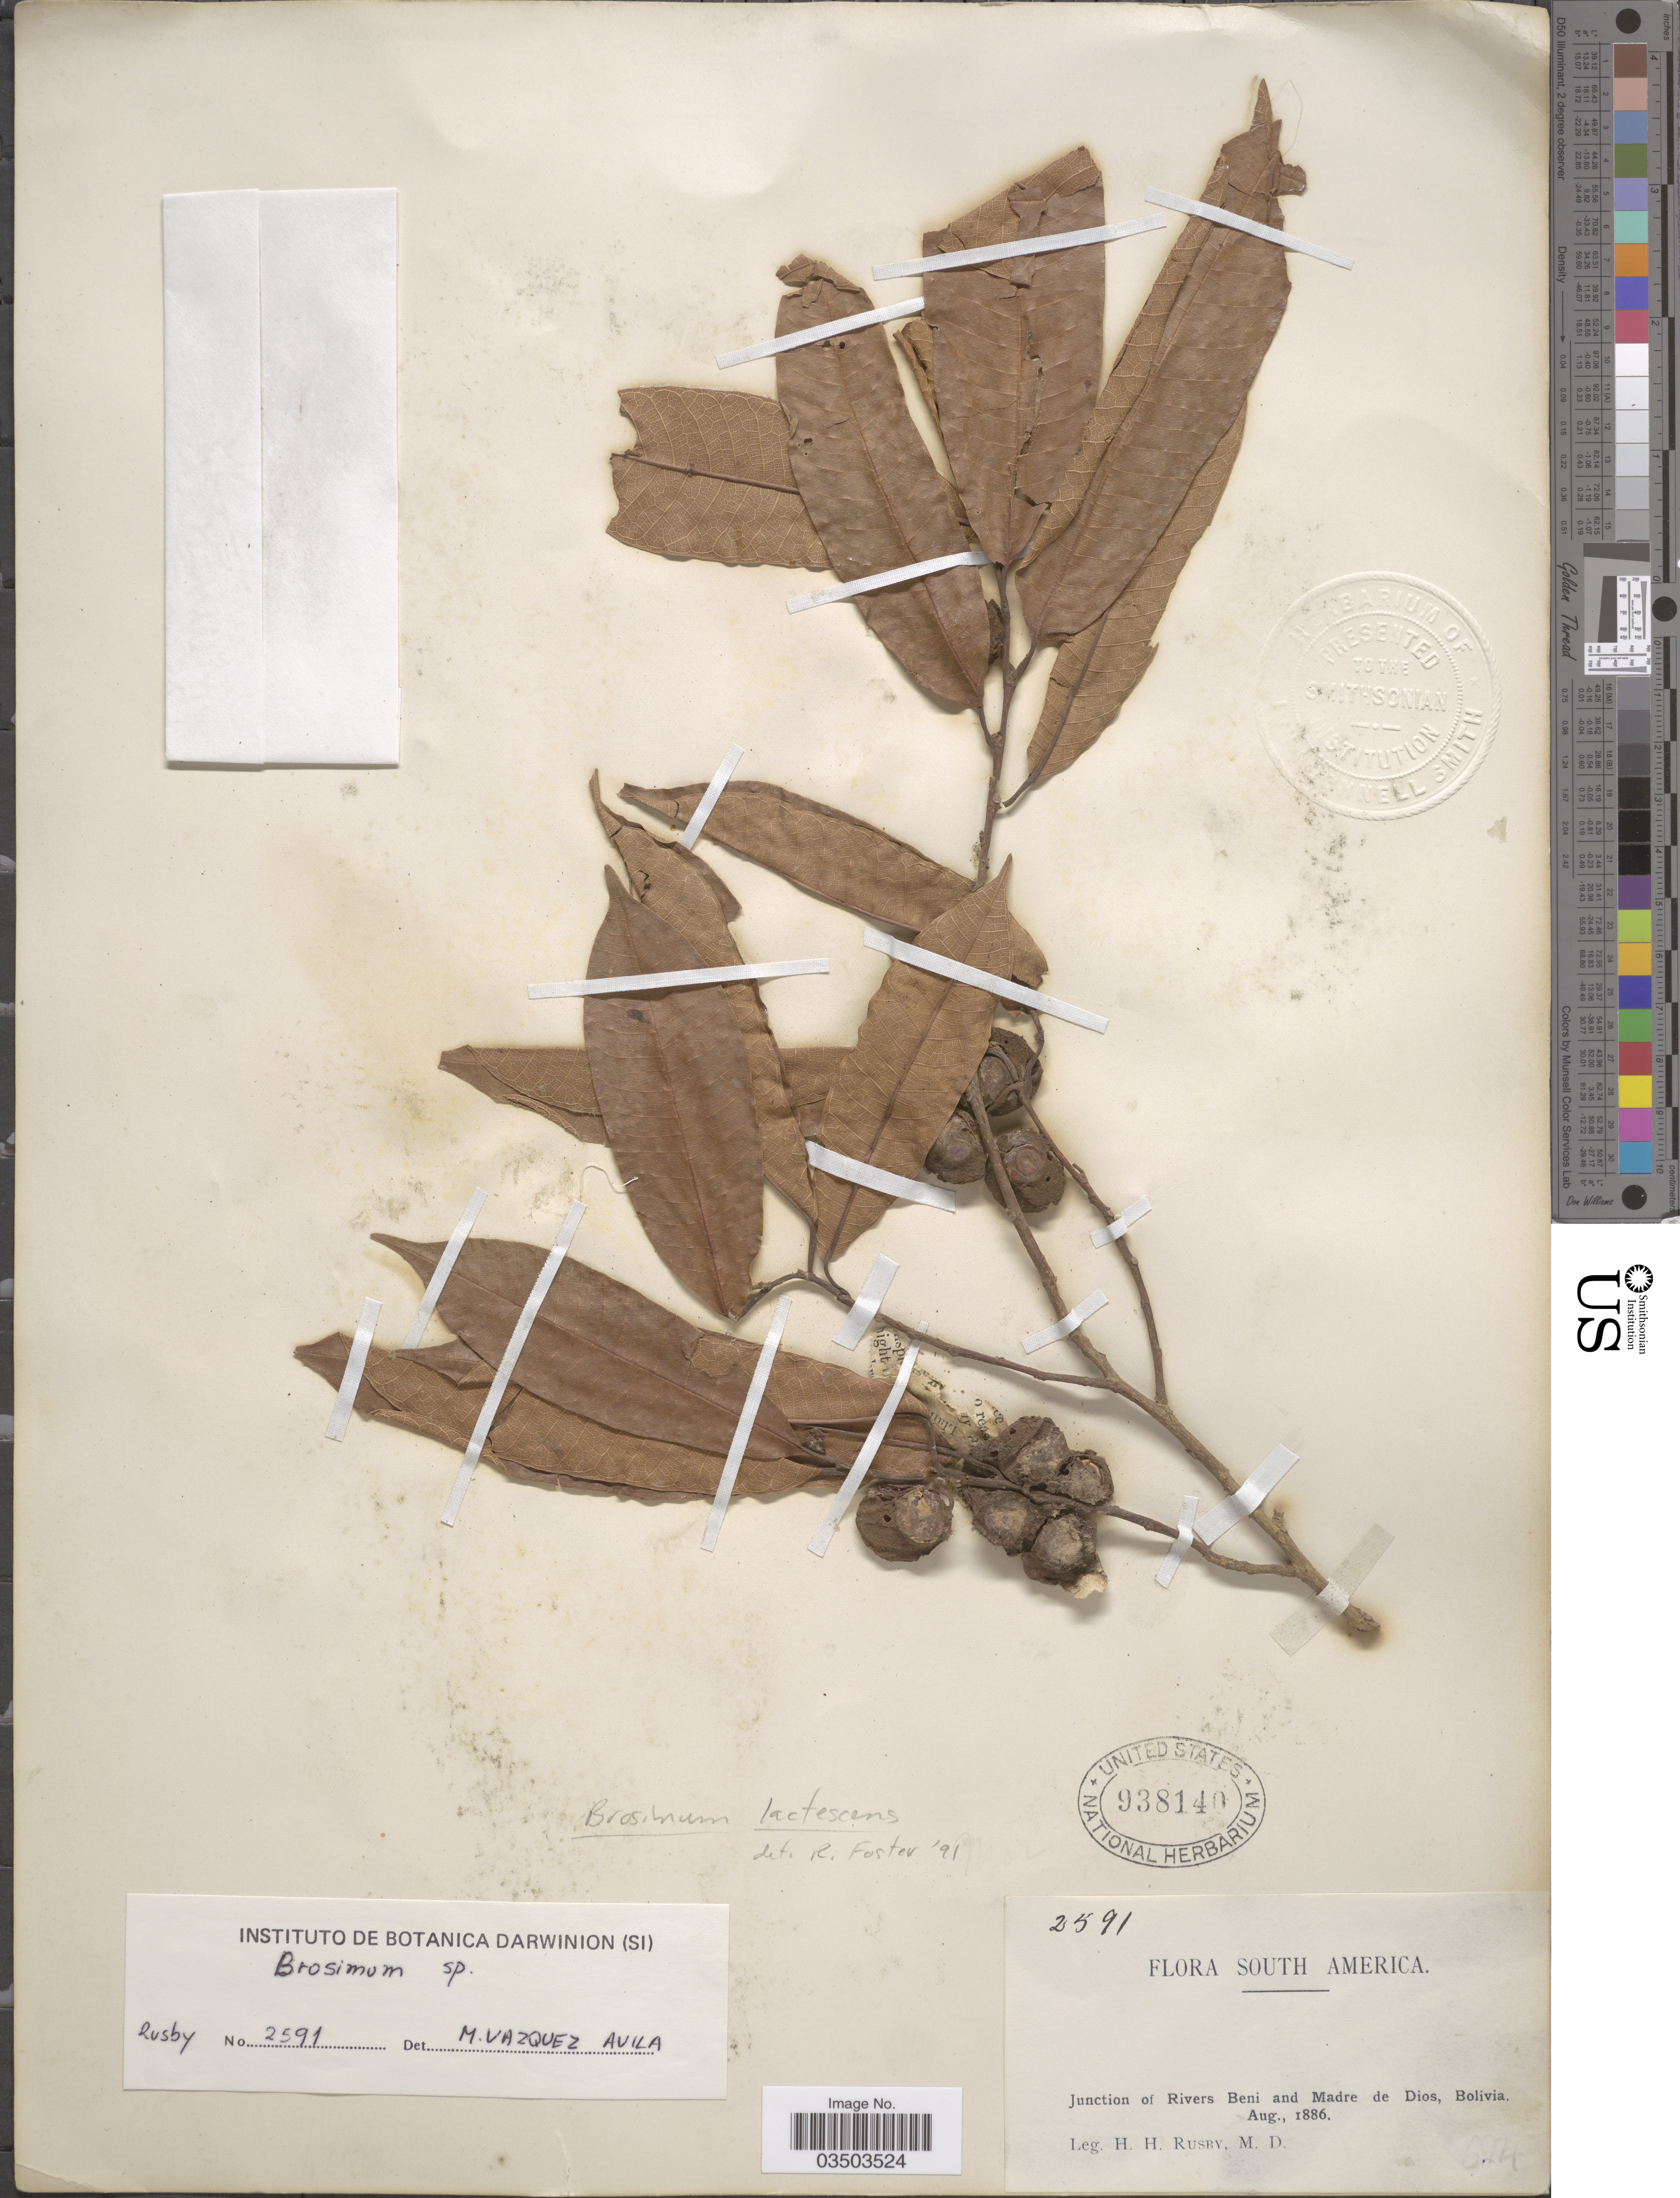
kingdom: Plantae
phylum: Tracheophyta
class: Magnoliopsida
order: Rosales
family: Moraceae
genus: Brosimum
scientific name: Brosimum lactescens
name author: (S. Moore) C.C. Berg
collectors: H. H. Rusby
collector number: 2591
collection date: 1886-08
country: Bolivia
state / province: Beni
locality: Junction of Rivers Beni and Madre de Dios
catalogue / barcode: US 938140